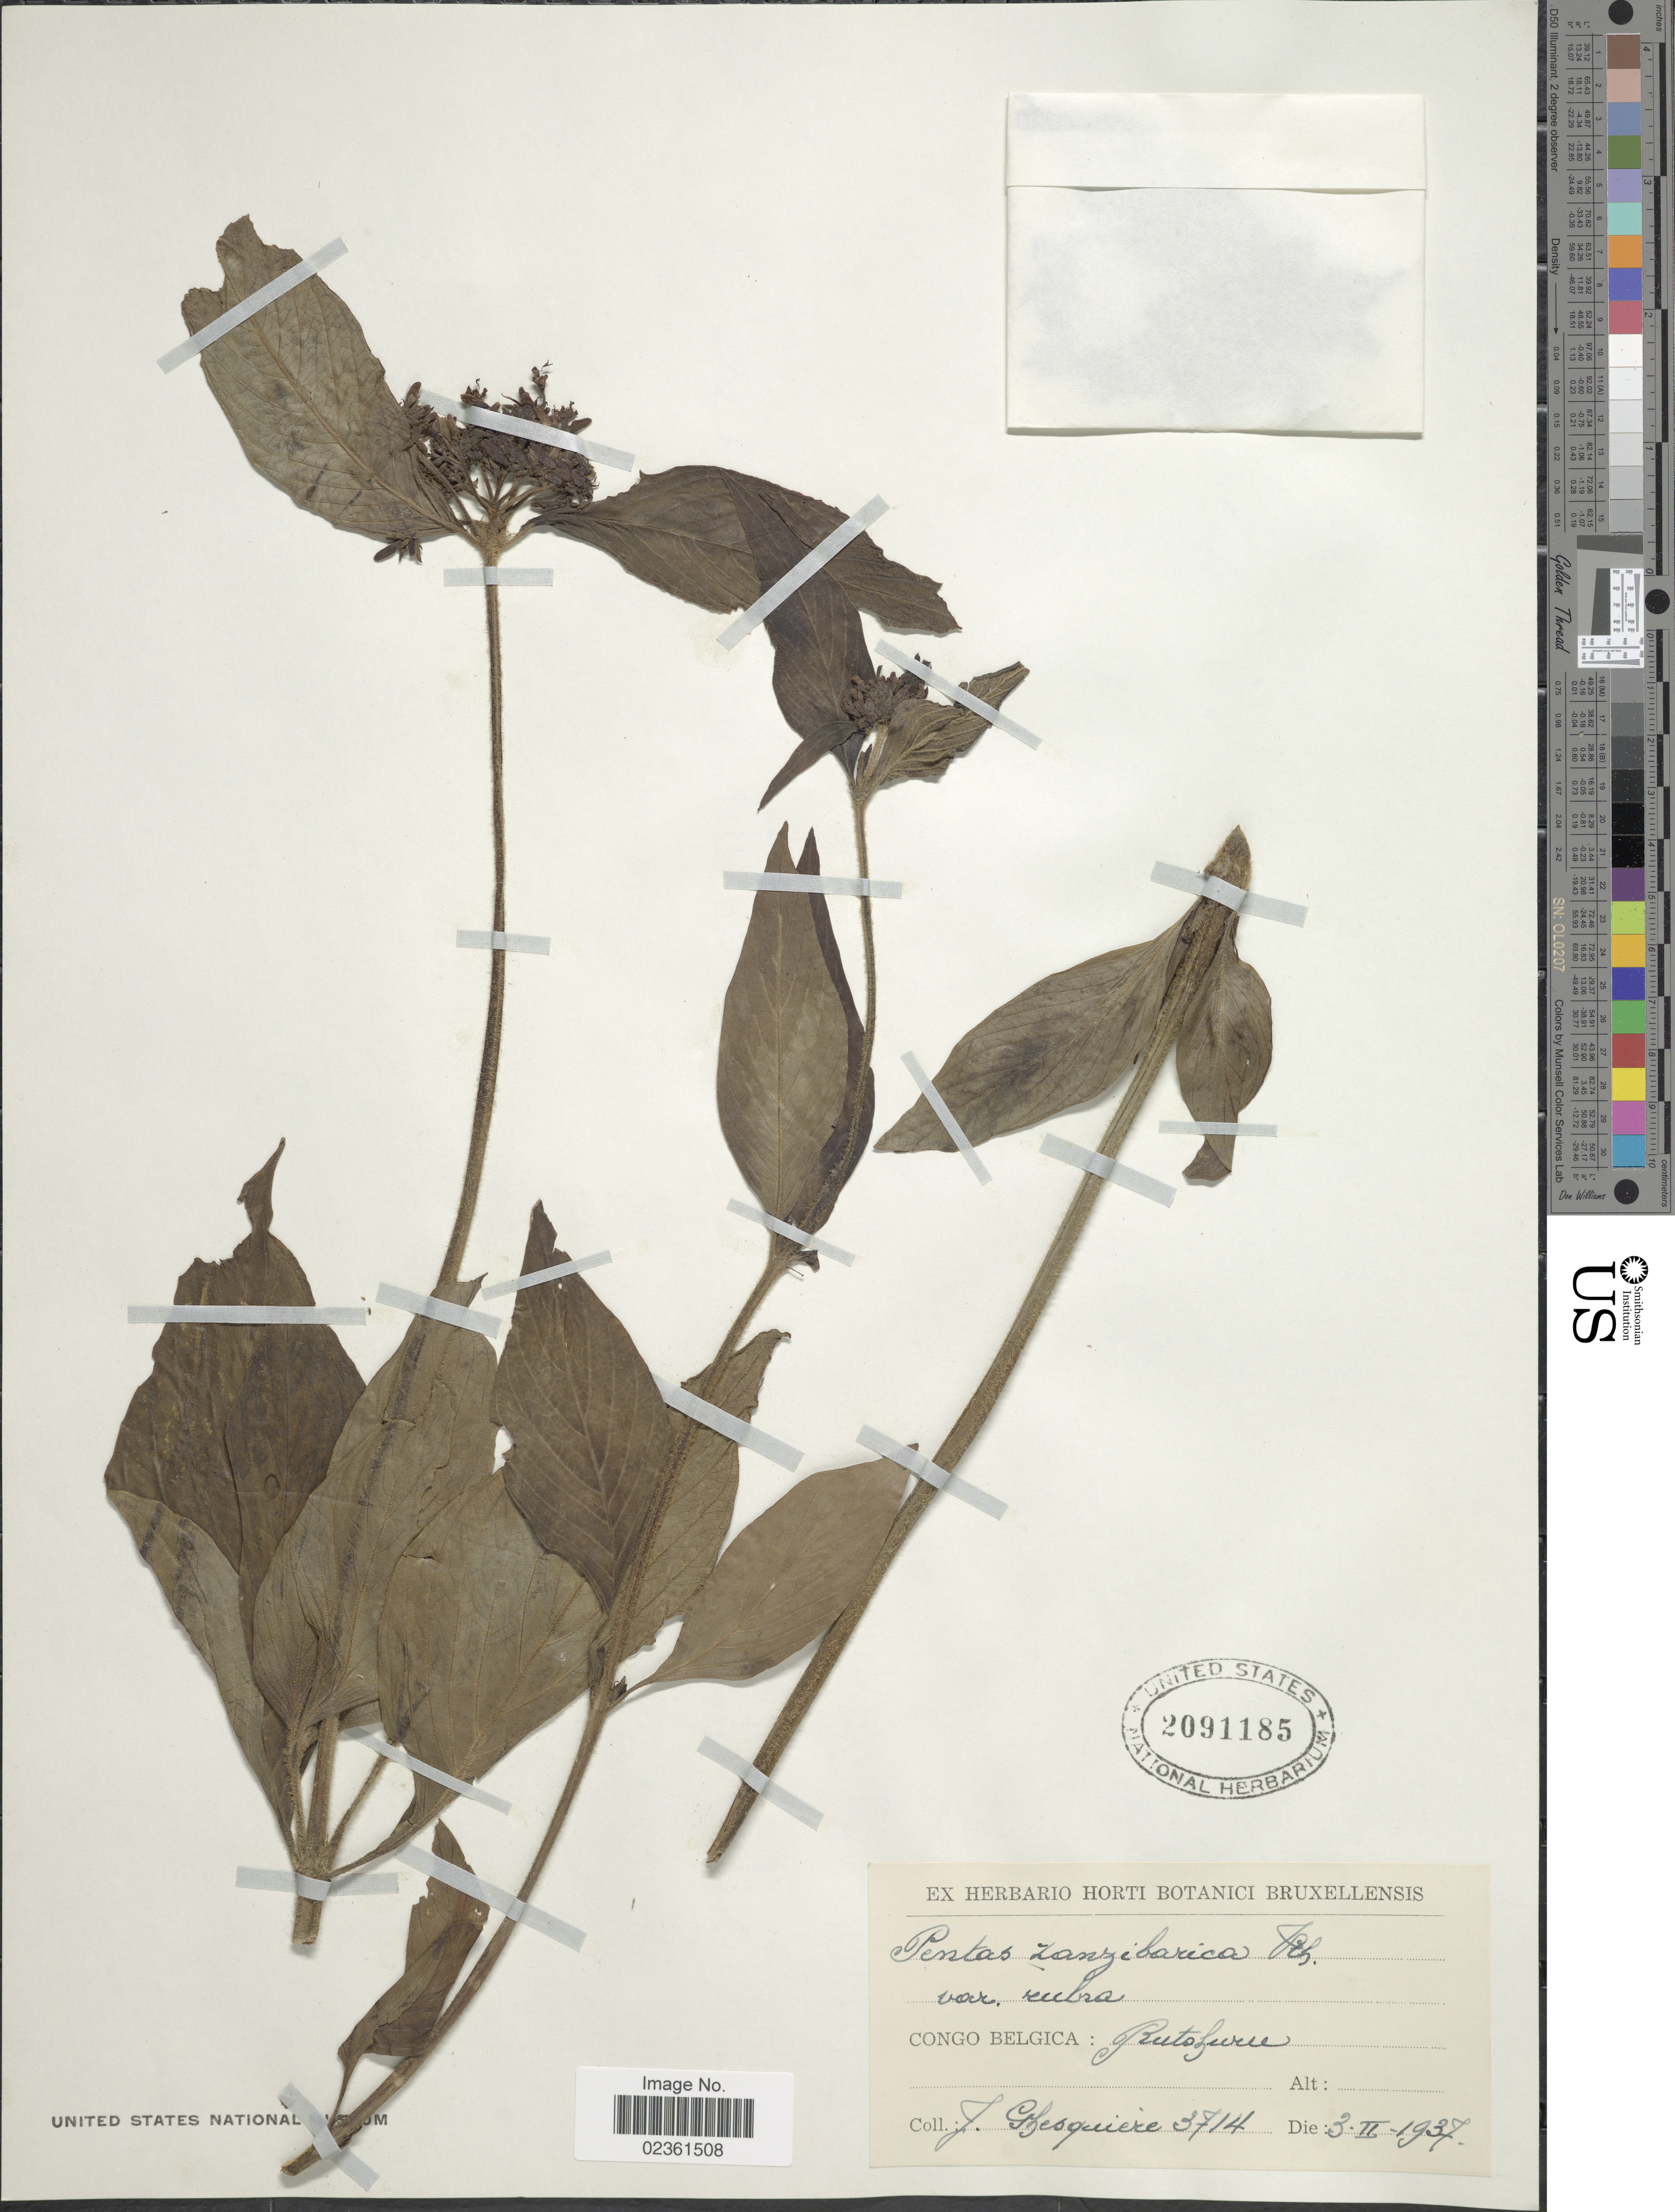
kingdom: Plantae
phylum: Tracheophyta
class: Magnoliopsida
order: Gentianales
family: Rubiaceae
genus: Pentas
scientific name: Pentas zanzibarica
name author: (Klotzsch) Vatke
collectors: J. Ghesquière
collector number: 3714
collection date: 1937-02-03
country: Congo, Democratic Republic of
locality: Congo Belgica: Rutshuru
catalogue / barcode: US 2091185